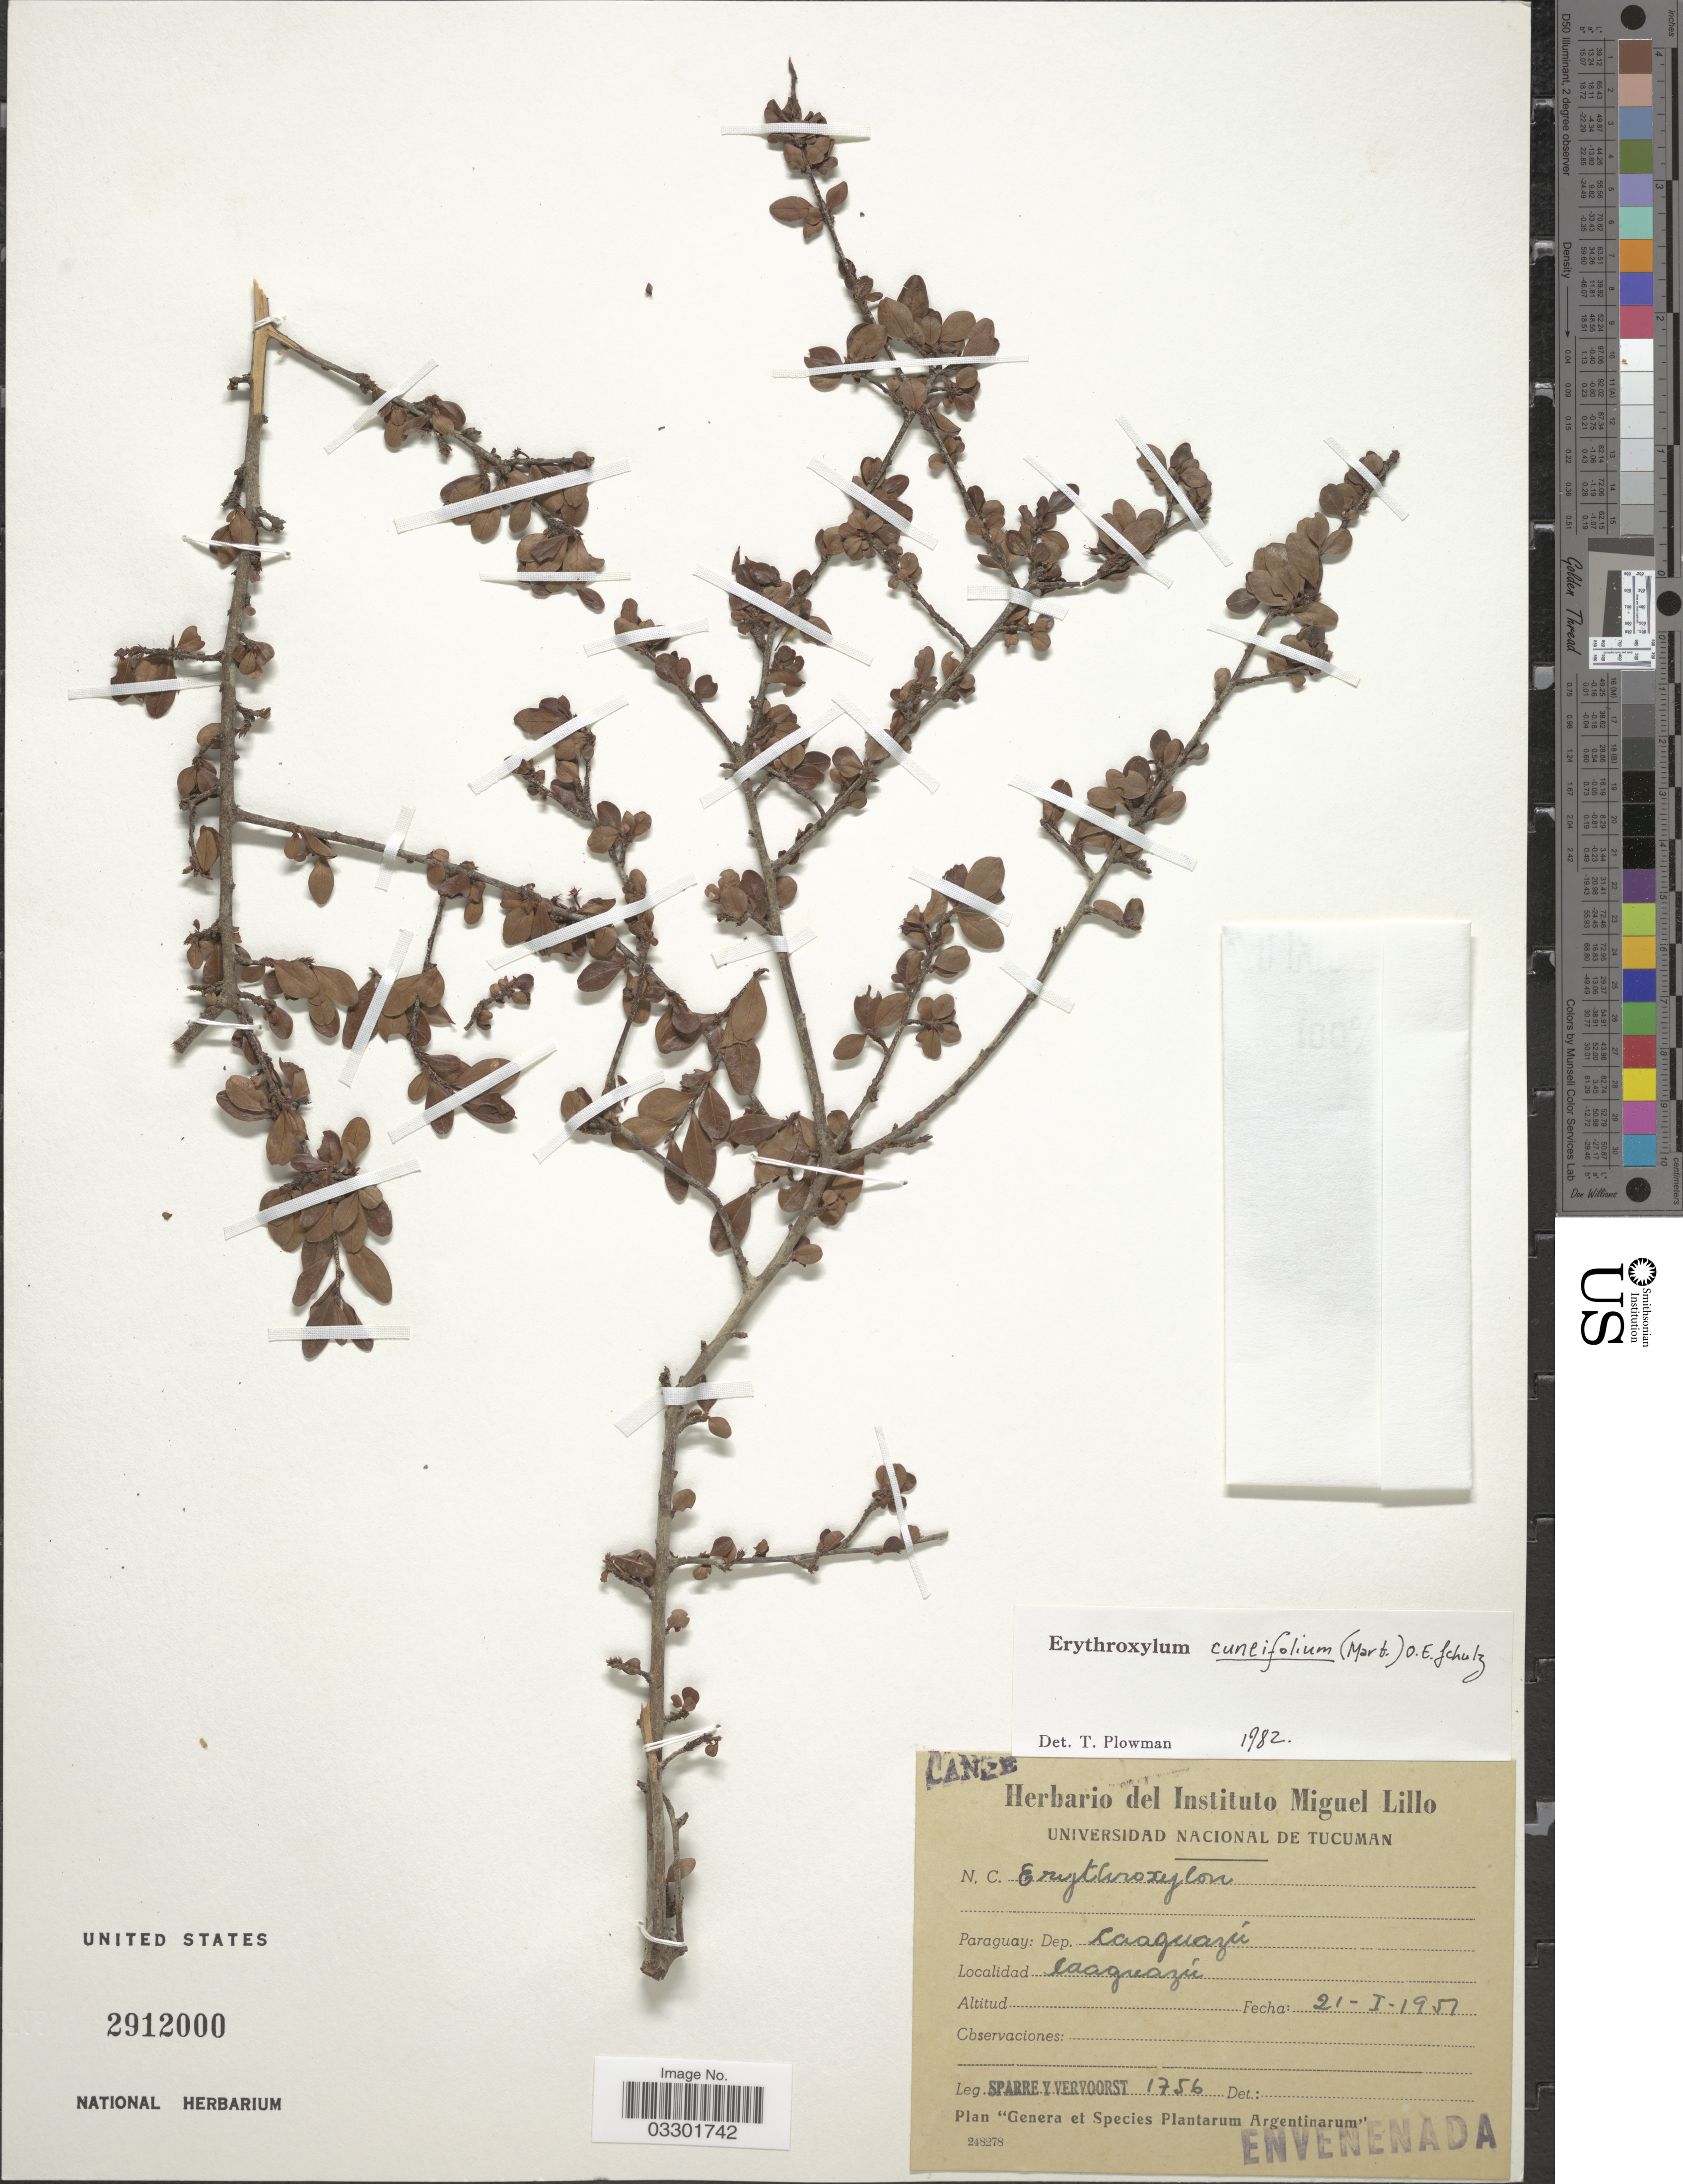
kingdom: Plantae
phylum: Tracheophyta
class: Magnoliopsida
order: Malpighiales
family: Erythroxylaceae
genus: Erythroxylum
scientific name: Erythroxylum cuneifolium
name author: (Mart.) O.E. Schulz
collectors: Sparre & Vervoorst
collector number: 1756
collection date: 1951-01-21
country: Paraguay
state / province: Caaguazu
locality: Dep. Caaguazú. Caaguazú.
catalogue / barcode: US 2912000